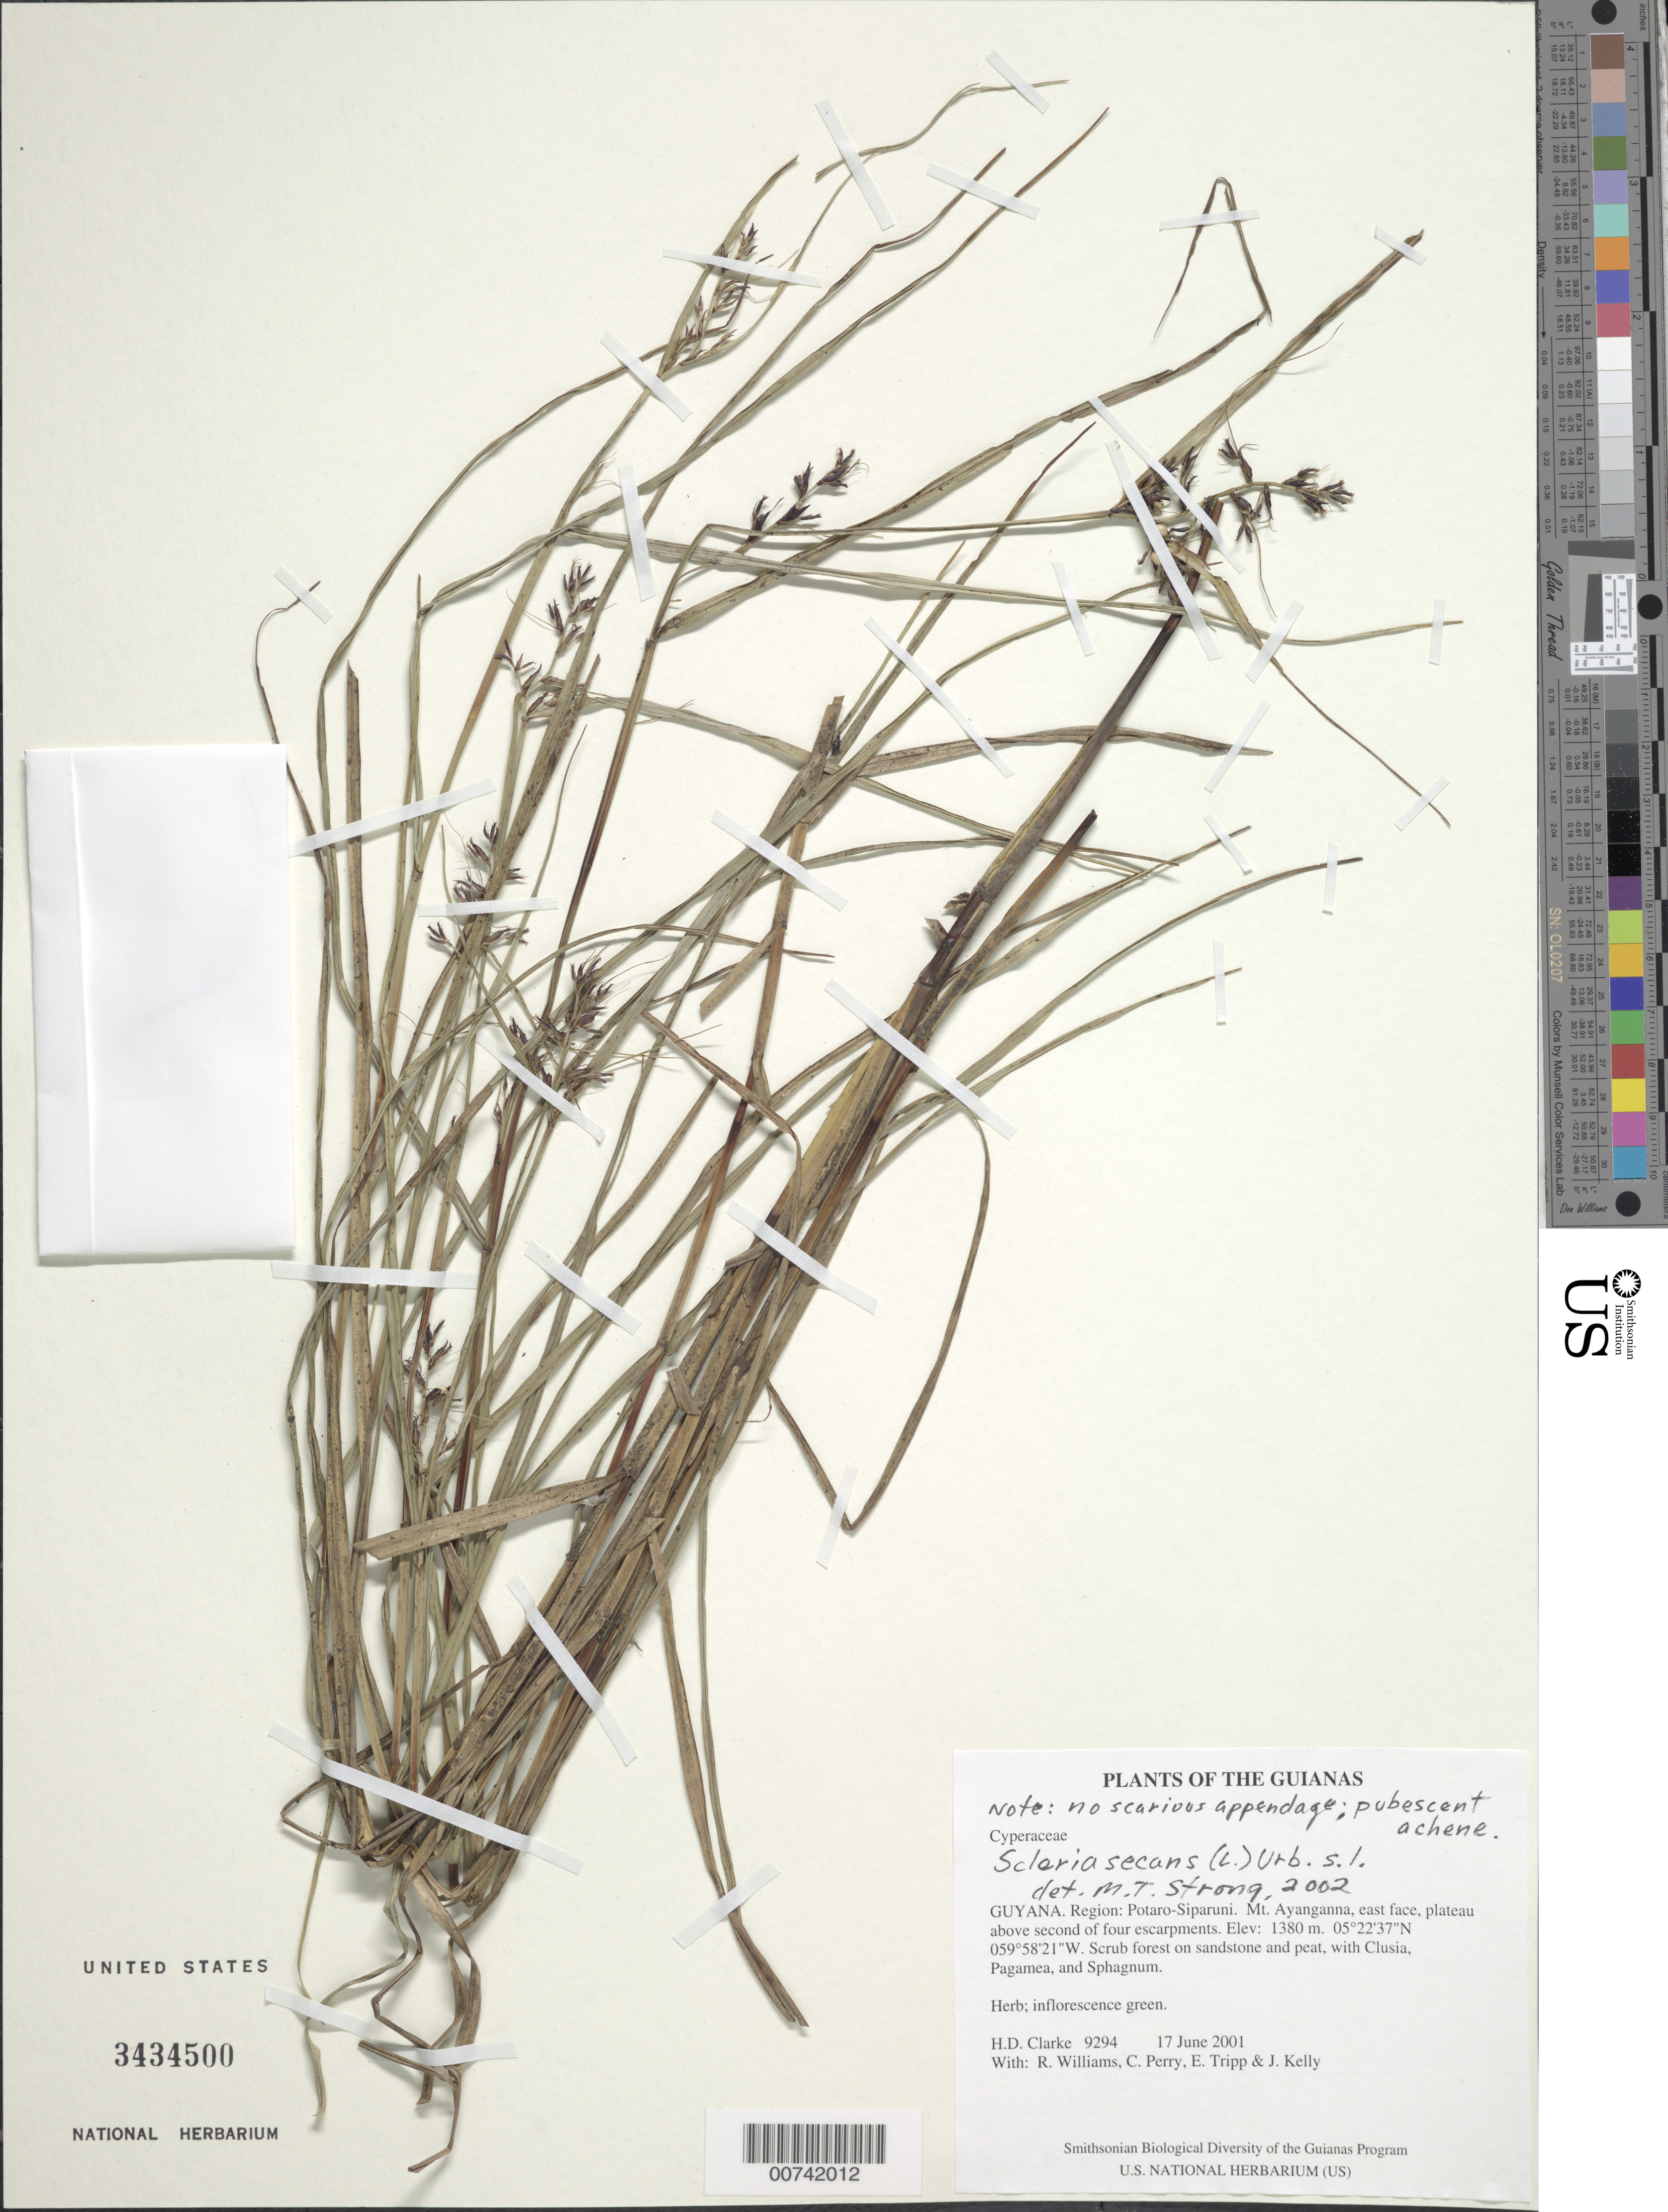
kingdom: Plantae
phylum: Tracheophyta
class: Liliopsida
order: Poales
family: Cyperaceae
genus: Scleria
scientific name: Scleria secans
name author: (L.) Urb.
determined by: Strong, M. T., (US), Smithsonian Institution - National Museum of Natural History (UNITED STATES)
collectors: H. D. Clarke, R. Williams, C. Perry, E. Tripp & J. Kelly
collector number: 9294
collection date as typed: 17 June 2001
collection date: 2001-06-17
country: Guyana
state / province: Potaro-Siparuni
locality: Mt. Ayanganna, east face, plateau above second of four escarpments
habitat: Scrub forest on sandstone and peat, with Clusia, Pagamea, and Sphagnum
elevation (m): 1380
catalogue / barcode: US 3434500